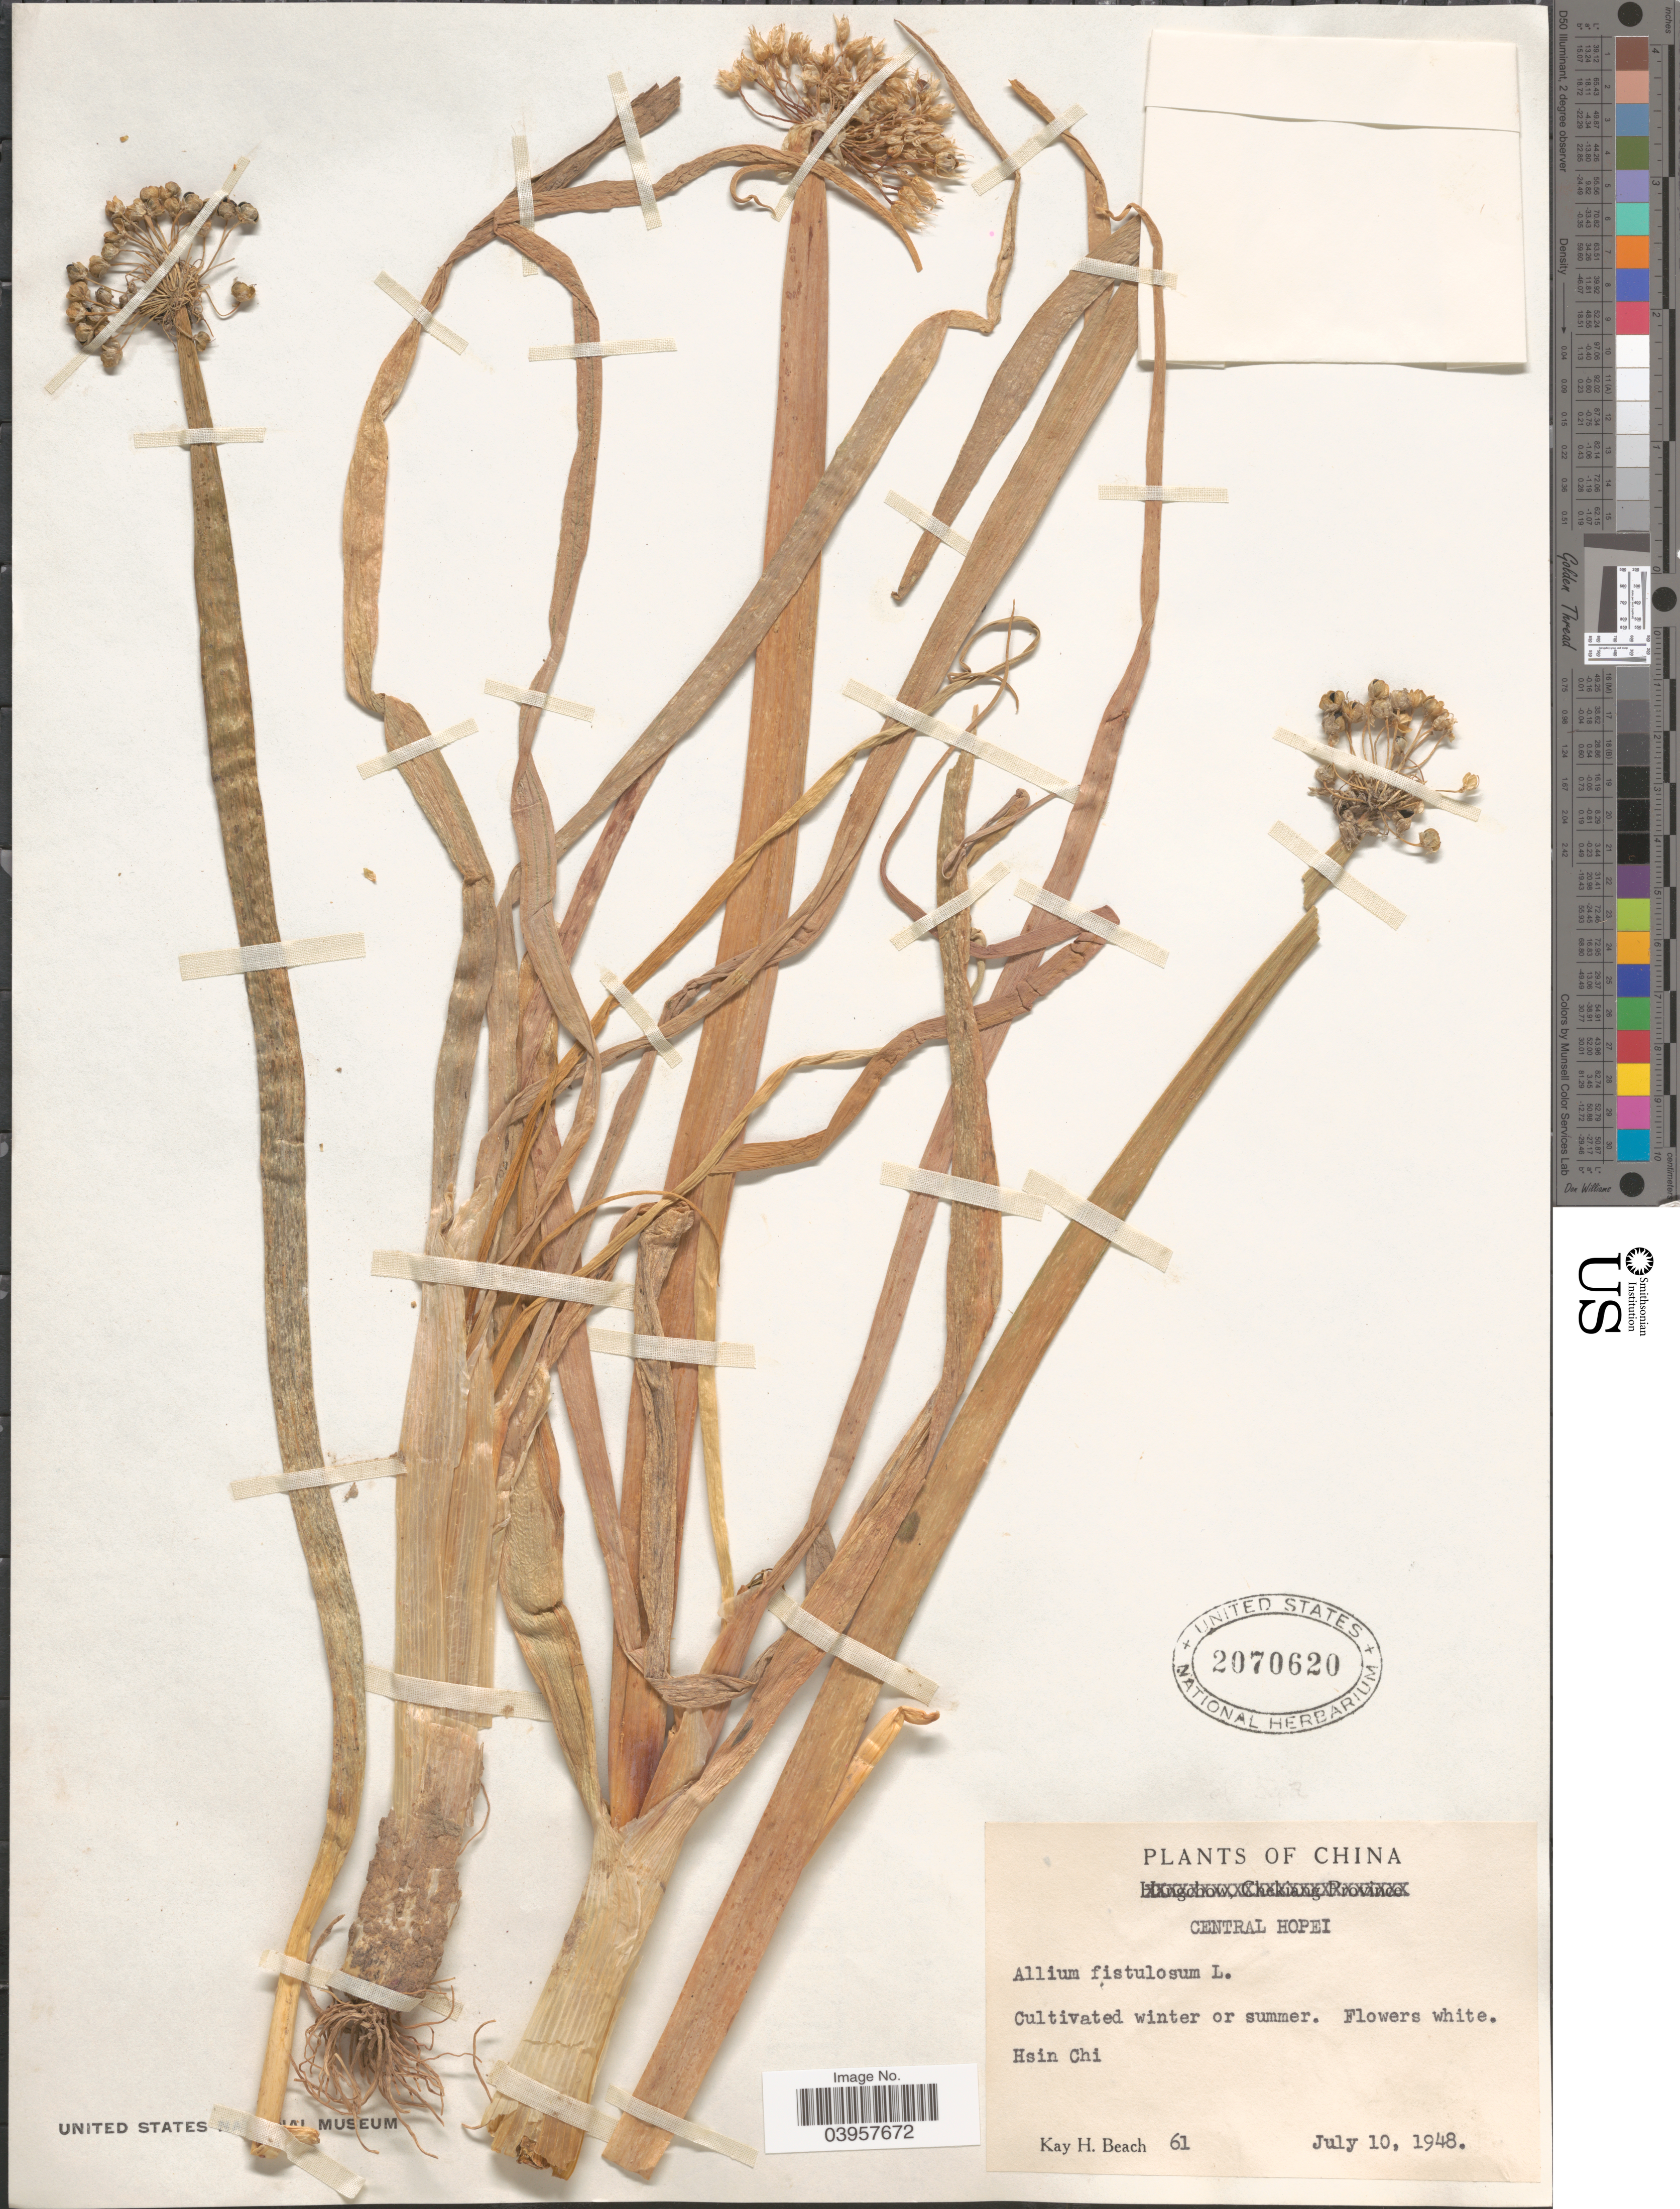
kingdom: Plantae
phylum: Tracheophyta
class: Liliopsida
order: Asparagales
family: Amaryllidaceae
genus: Allium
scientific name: Allium fistulosum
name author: L.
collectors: K. H. Beach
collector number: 61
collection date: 1948-07-10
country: China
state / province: Hebei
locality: Central Hopei. Hsin Chi.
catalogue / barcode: US 2070620